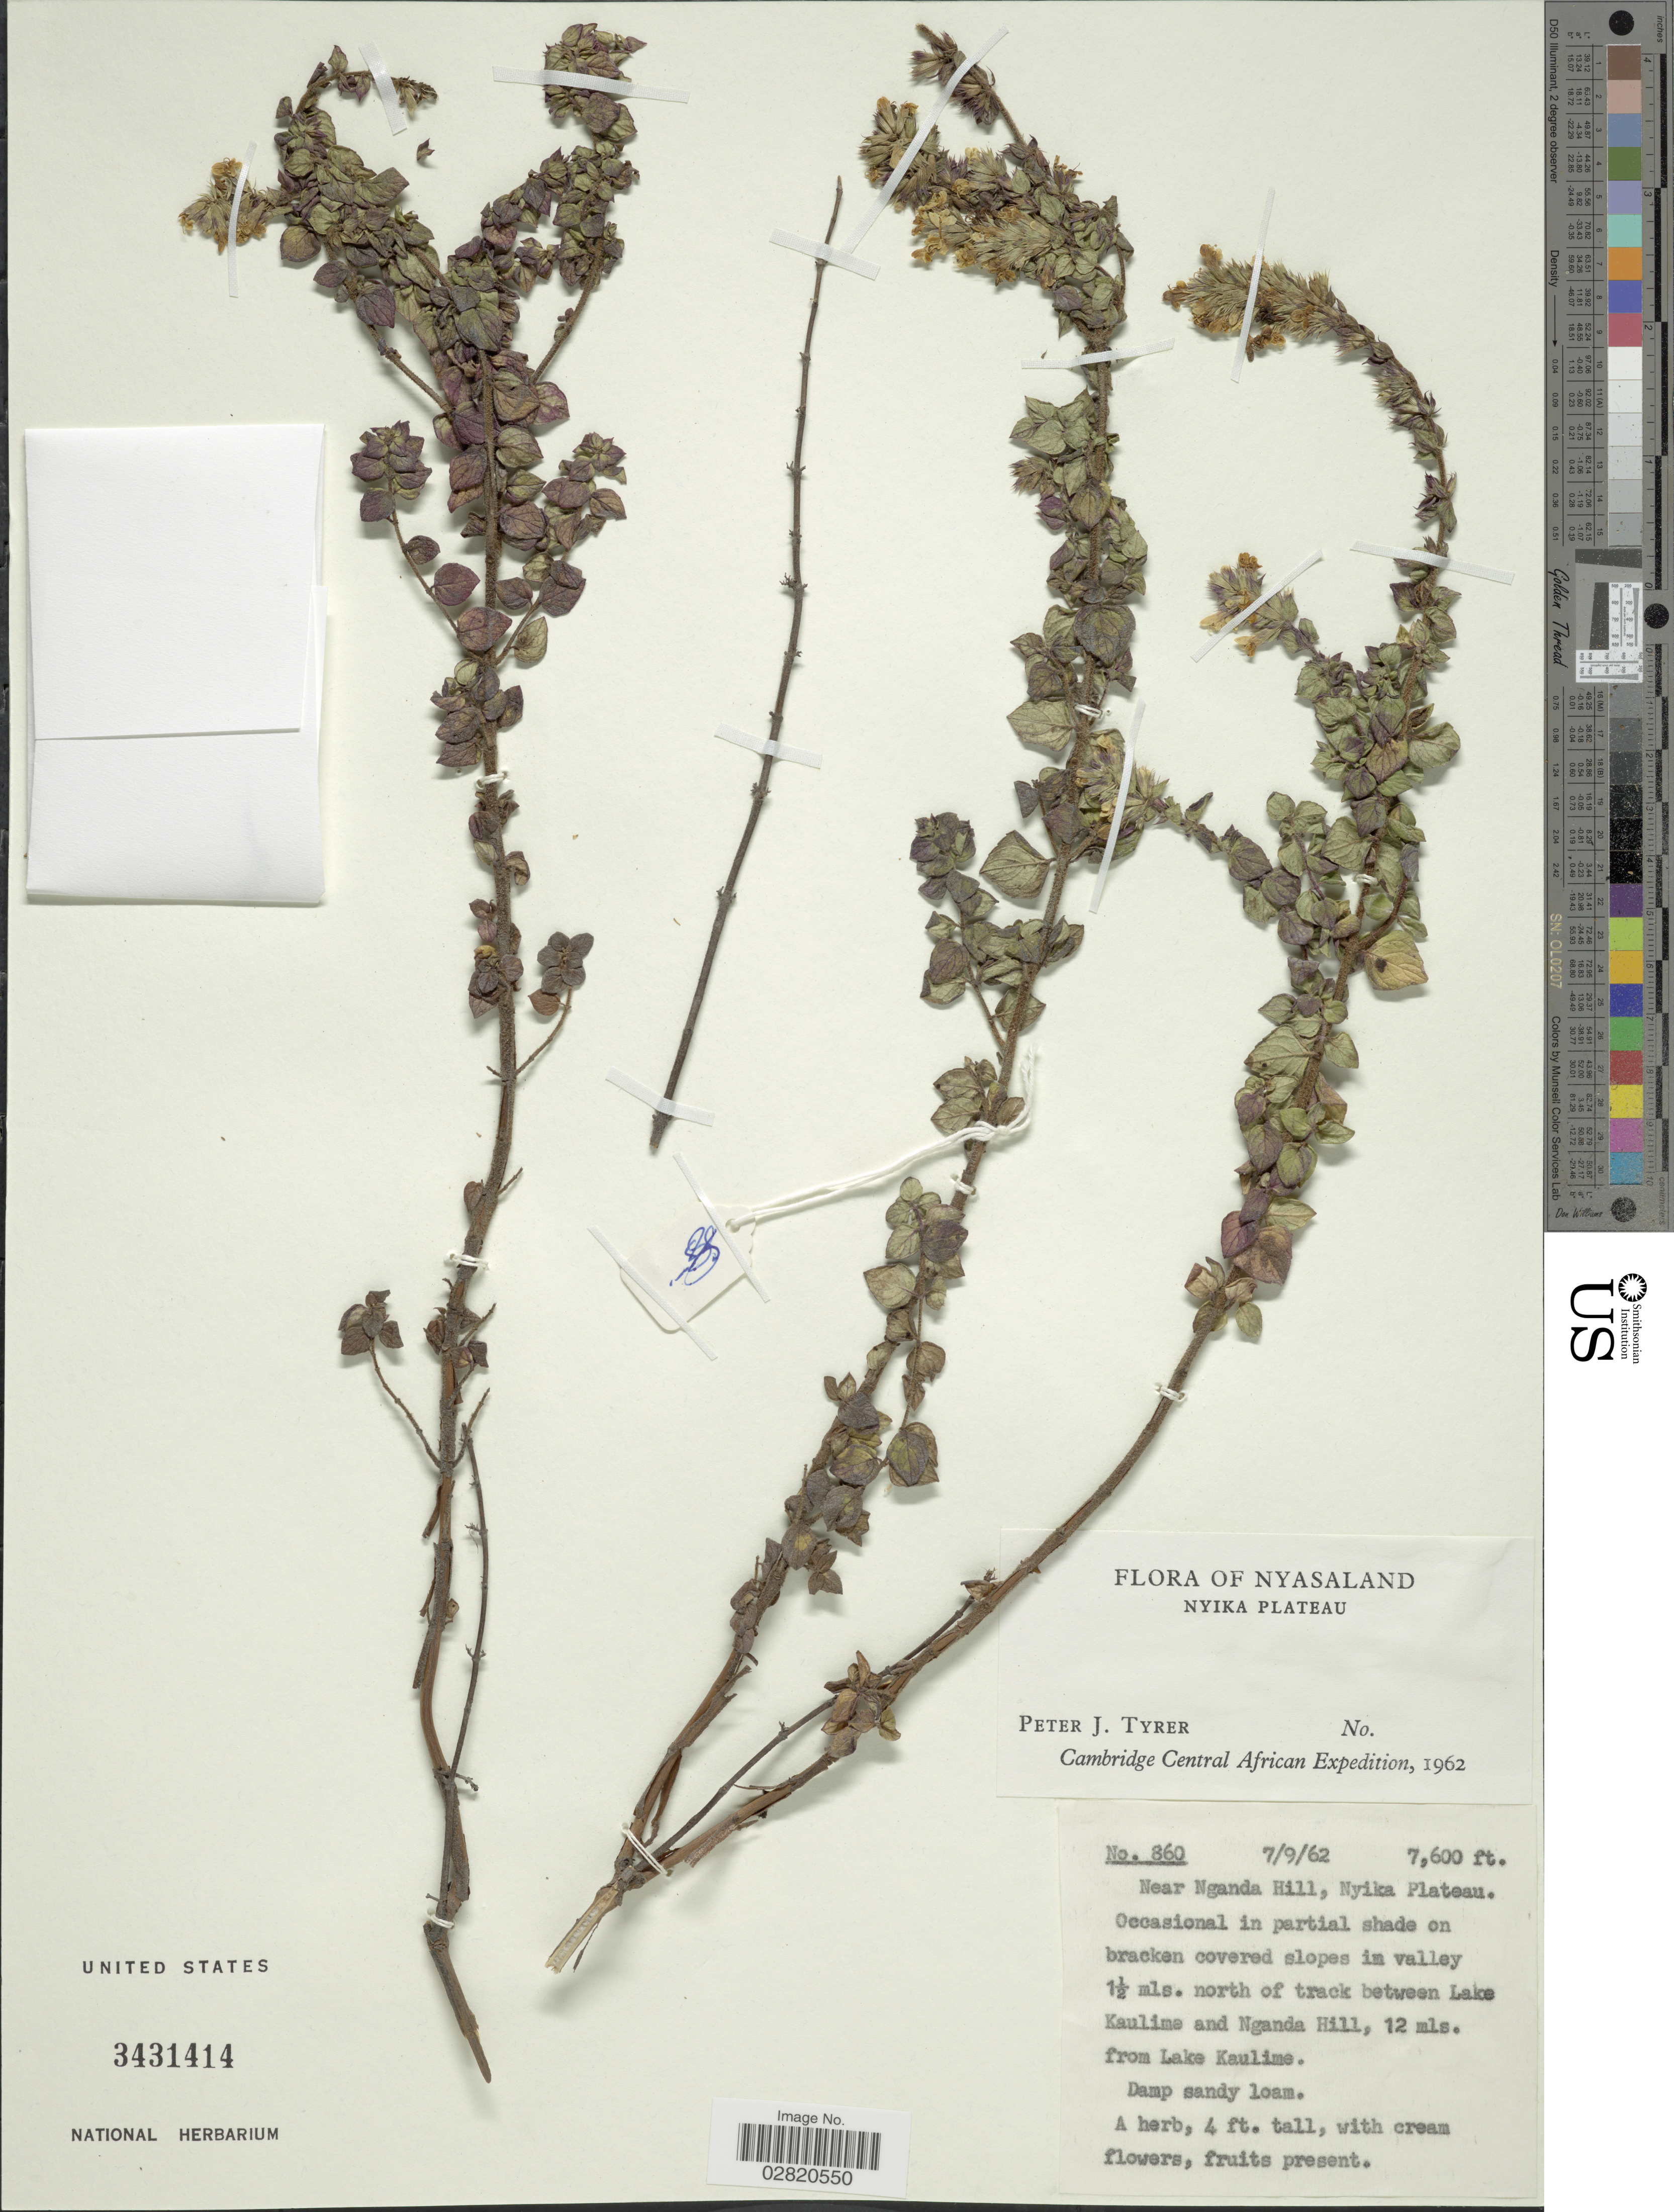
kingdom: Plantae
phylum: Tracheophyta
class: Magnoliopsida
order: Lamiales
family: Lamiaceae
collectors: P. Tyrer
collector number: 860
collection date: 1962-09-07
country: Malawi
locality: Nyasaland. Nyika Plateau. Near Nganda Hill, Nyika Plateau. Occasional in partial shade on bracken covered slopes in valley 1½ mls. north of track between Lake Kaulime and Nganda Hill, 12 mls. from Lake Kaulime.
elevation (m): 2316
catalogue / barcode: US 3431414